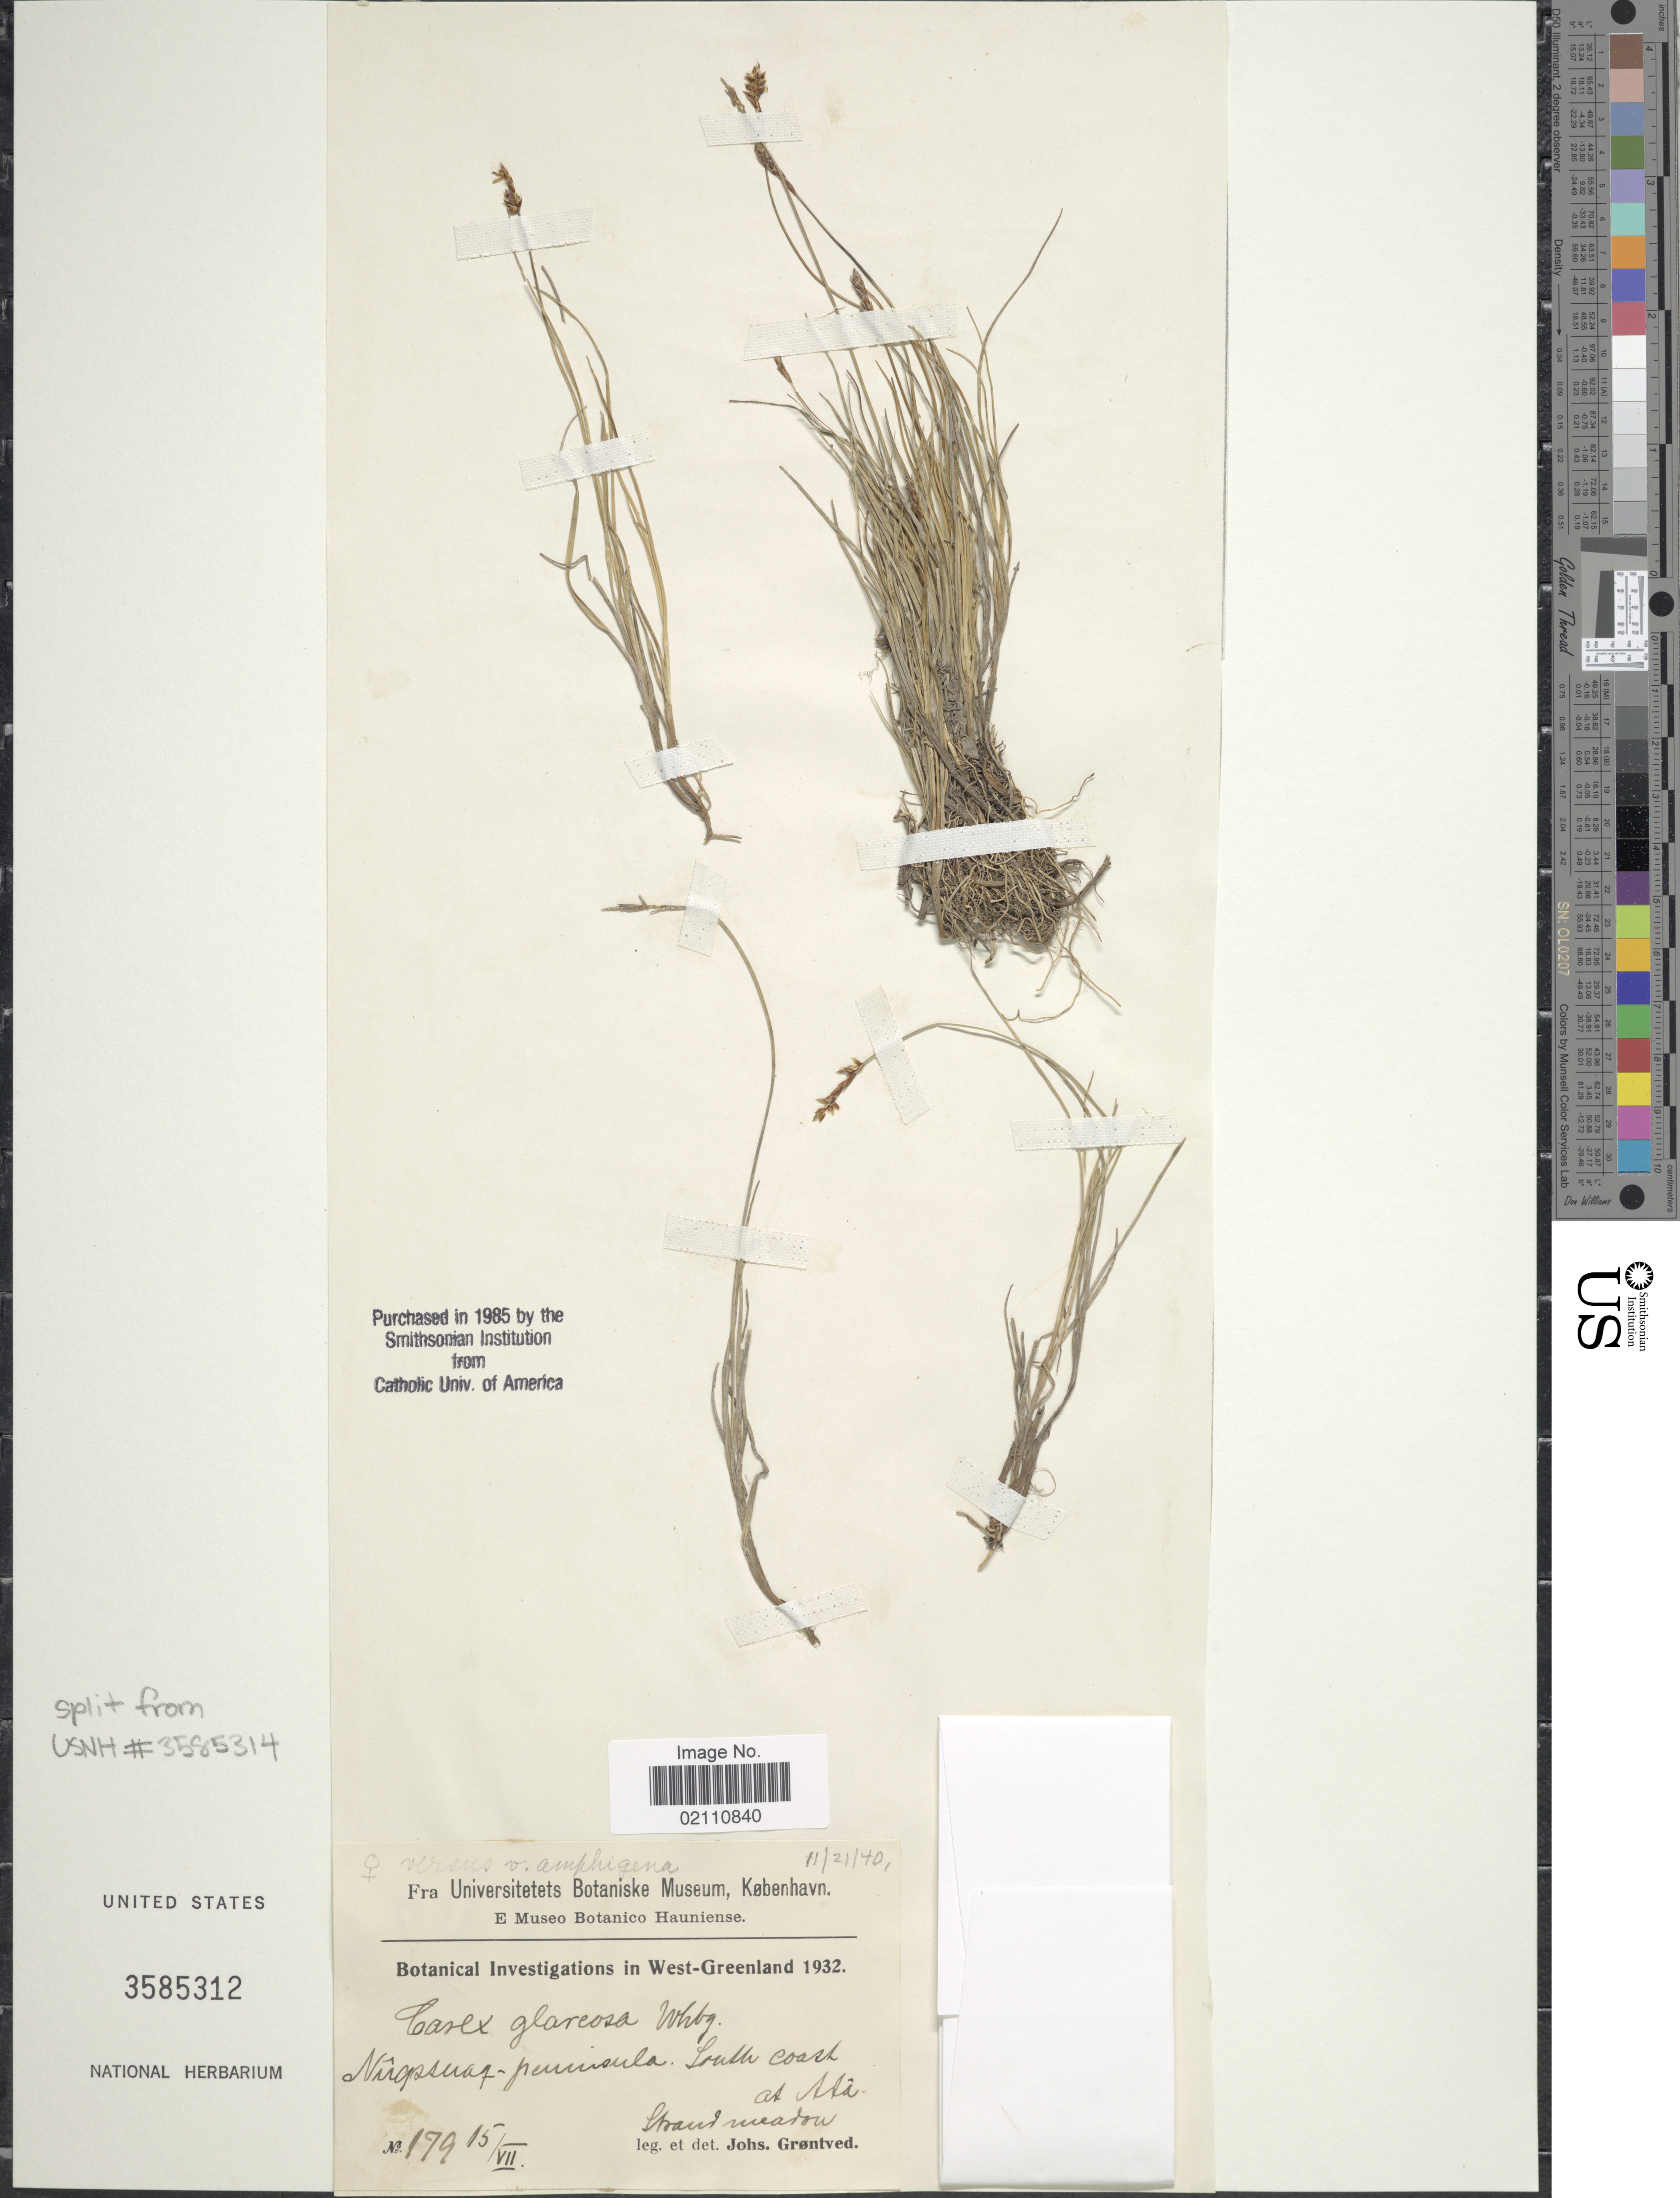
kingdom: Plantae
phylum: Tracheophyta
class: Liliopsida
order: Poales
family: Cyperaceae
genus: Carex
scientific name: Carex glareosa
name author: Schkuhr ex Wahlenb.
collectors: J. Gröntved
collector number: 179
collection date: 1932-07-15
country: Greenland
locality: West-Greenland, Nugssuaq peninsula. South coast at Sta.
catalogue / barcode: US 3585312